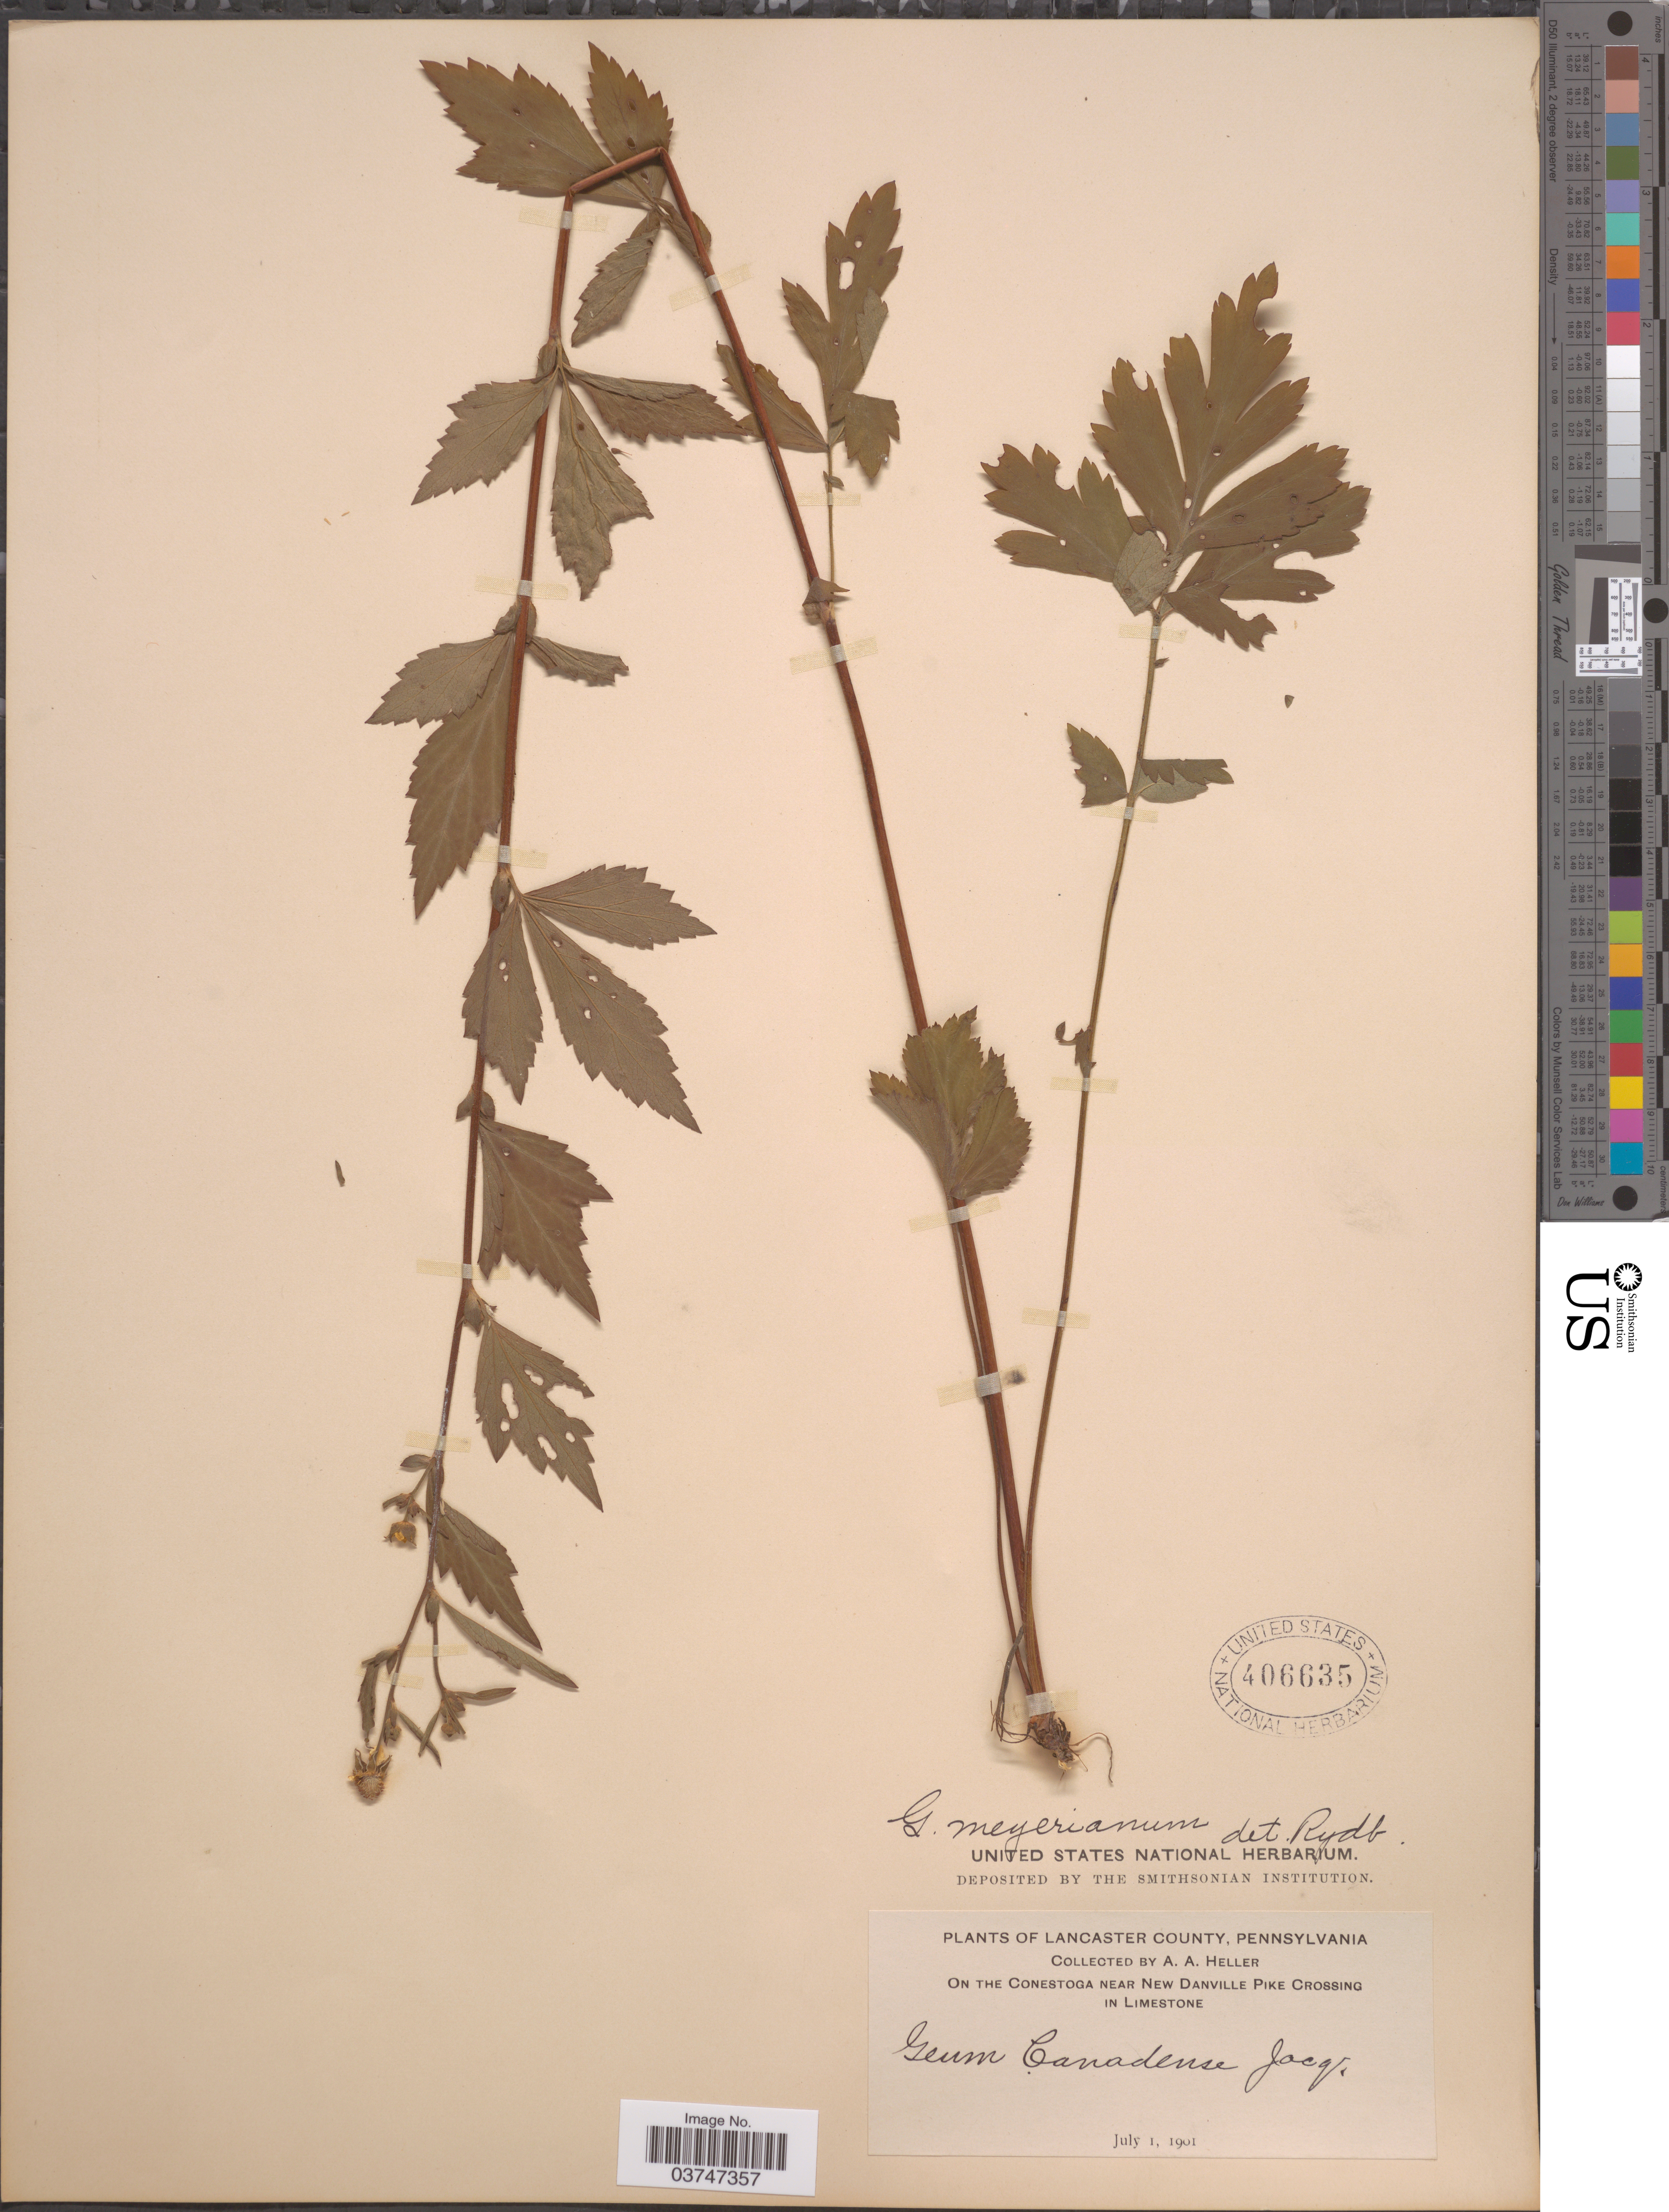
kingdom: Plantae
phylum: Tracheophyta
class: Magnoliopsida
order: Rosales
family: Rosaceae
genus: Geum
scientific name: Geum canadense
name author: Jacq.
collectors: A. A. Heller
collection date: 1901-07-01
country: United States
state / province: Pennsylvania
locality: Lancaster County. On the Conestoga near New Danville Pike Crossing in Limestone.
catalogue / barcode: US 406635